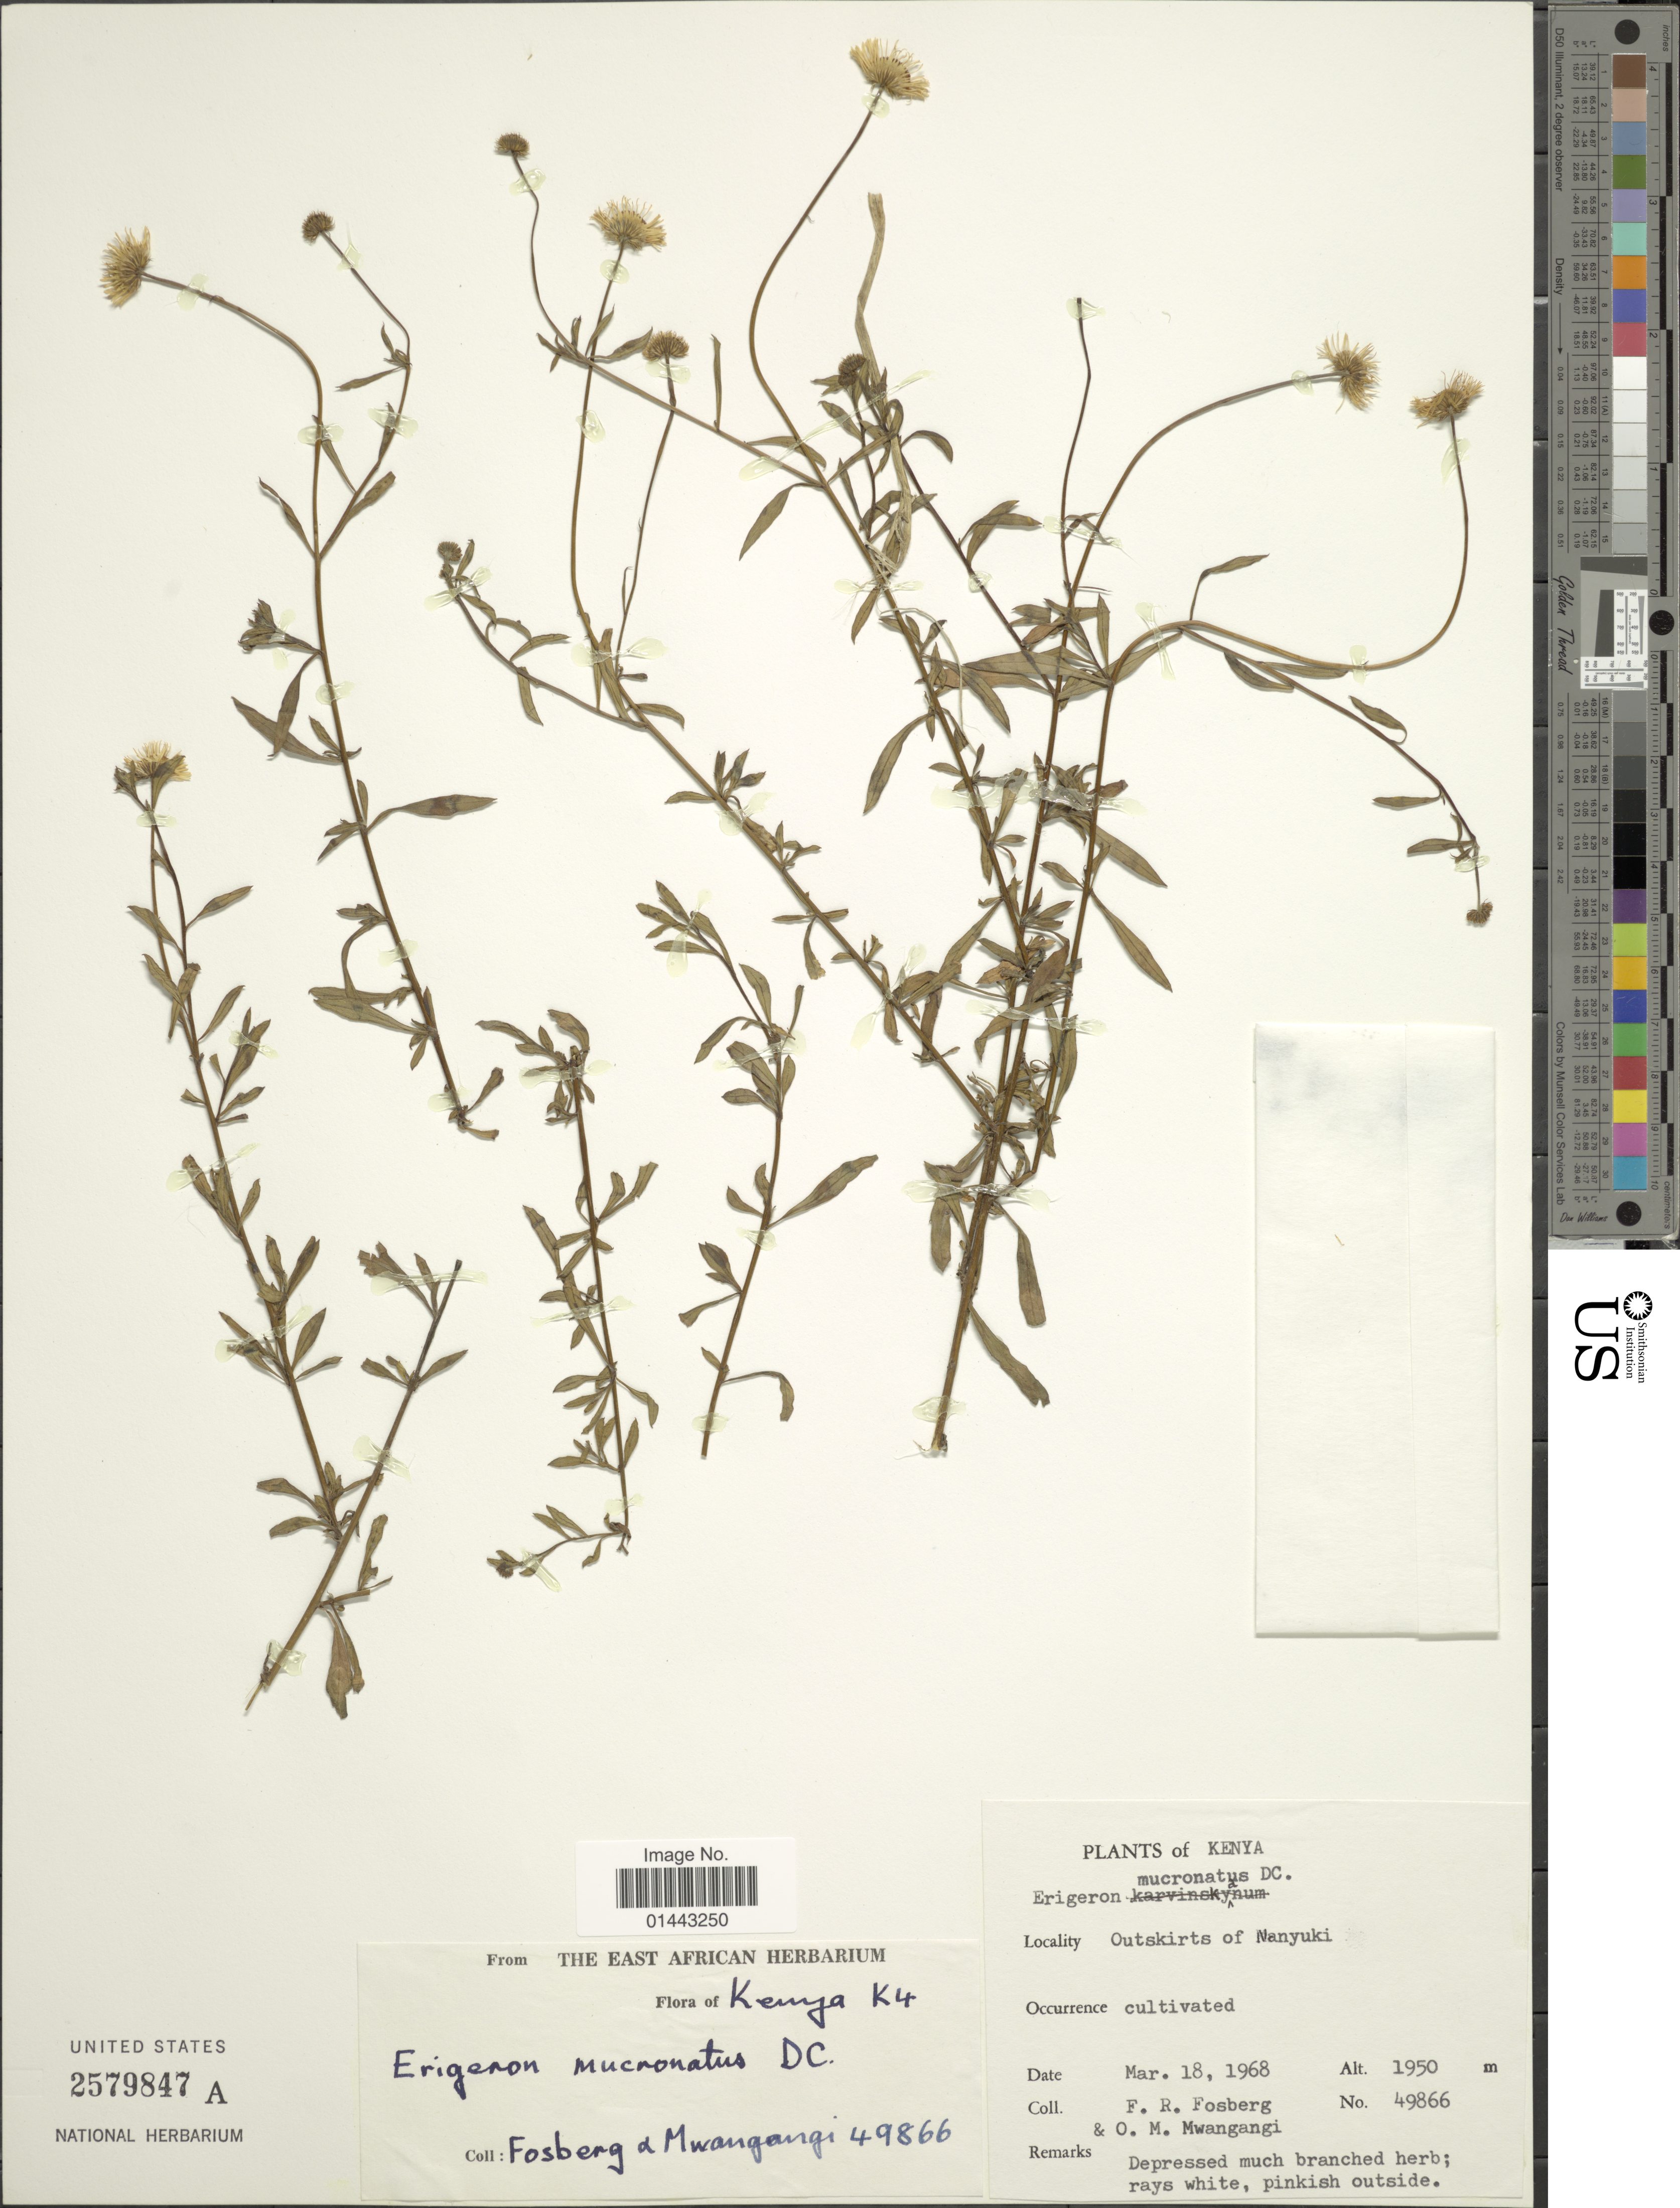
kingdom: Plantae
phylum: Tracheophyta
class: Magnoliopsida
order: Asterales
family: Asteraceae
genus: Erigeron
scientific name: Erigeron mucronatus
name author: DC.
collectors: F. R. Fosberg & O. M. Mwangangi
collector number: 49866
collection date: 1968-03-18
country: Kenya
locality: Outskirts of Nanyuki, cultivated.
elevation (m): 1950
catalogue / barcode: US 2579847A